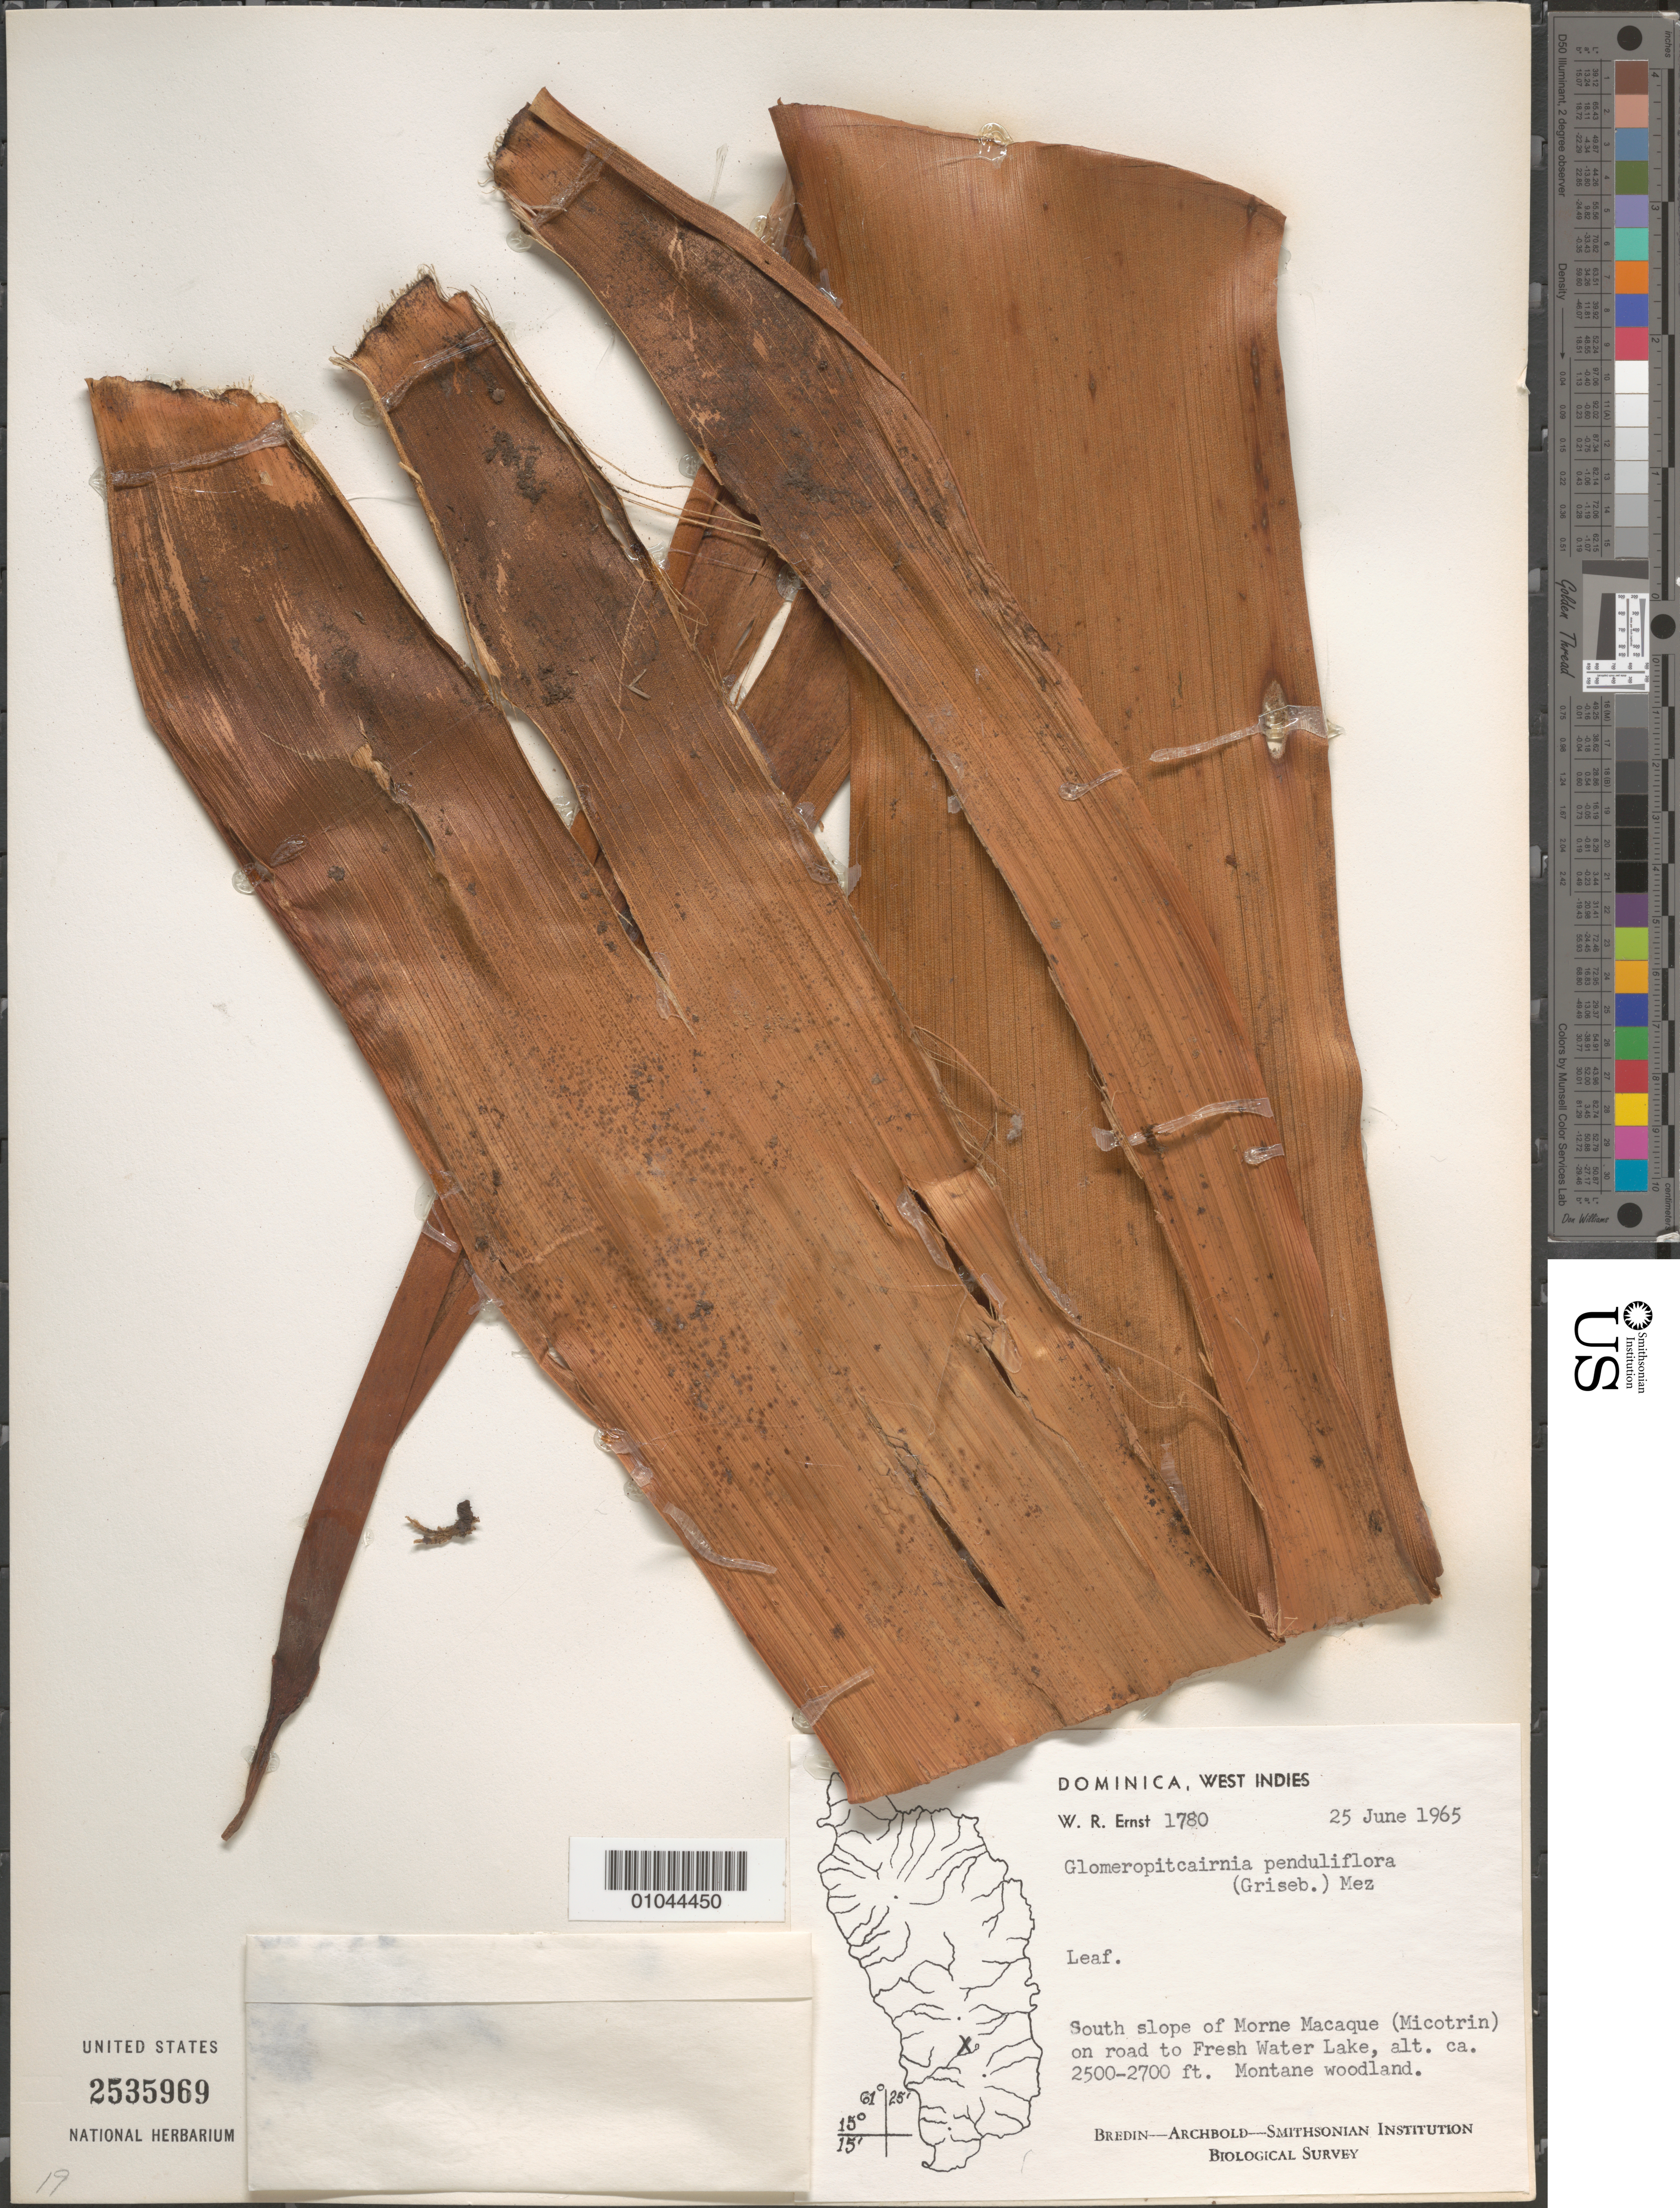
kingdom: Plantae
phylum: Tracheophyta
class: Liliopsida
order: Poales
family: Bromeliaceae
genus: Glomeropitcairnia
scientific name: Glomeropitcairnia penduliflora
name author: (Griseb.) Mez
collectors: W. R. Ernst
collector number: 1780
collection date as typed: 25 Jun 1965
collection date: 1965-06-25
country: Dominica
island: Dominica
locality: South slope of Morne Macaque (Micotrin) on road to Fresh Water Lake. Montane woodland.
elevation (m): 762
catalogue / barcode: US 2535969